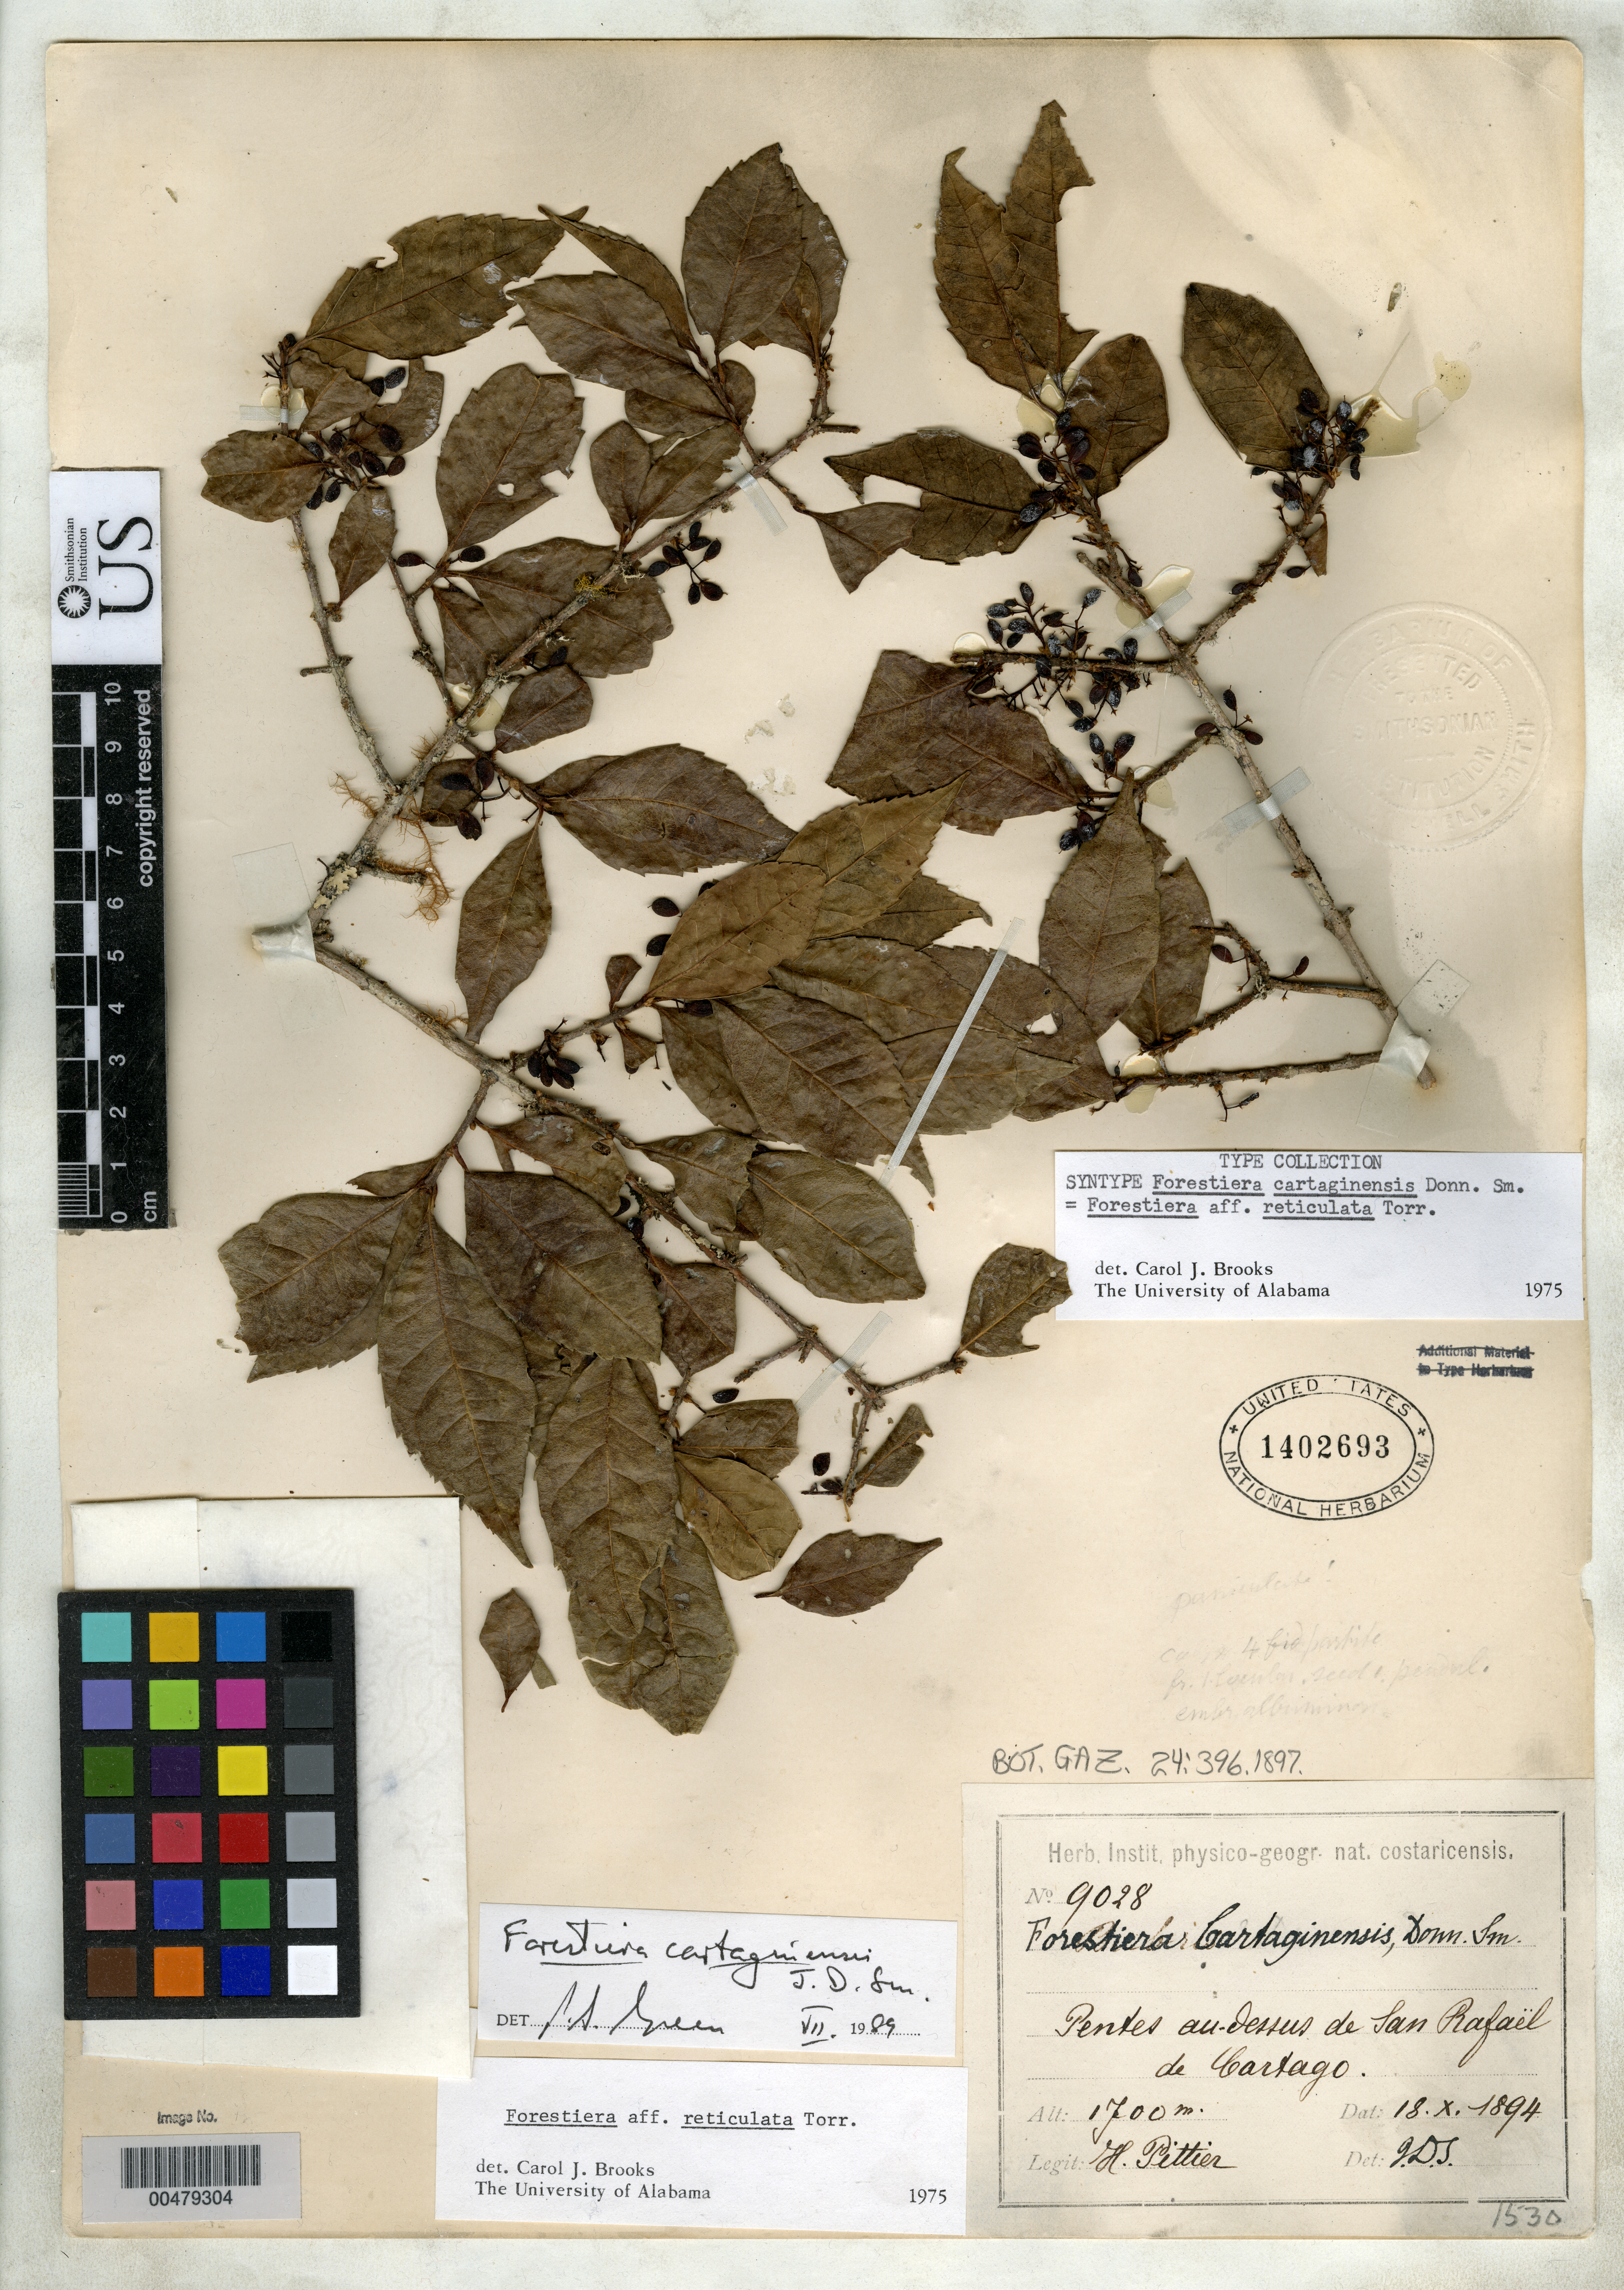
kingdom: Plantae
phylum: Tracheophyta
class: Magnoliopsida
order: Lamiales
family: Oleaceae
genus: Forestiera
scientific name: Forestiera cartaginensis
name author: Donn. Sm.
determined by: Green, P. S.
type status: Syntype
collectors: H. F. Pittier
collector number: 9028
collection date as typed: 18 Oct 1894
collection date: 1894-10-18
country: Costa Rica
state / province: Cartago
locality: Pentes au dessus de San Rafael de Cartago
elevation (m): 1700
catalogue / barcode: US 1402693